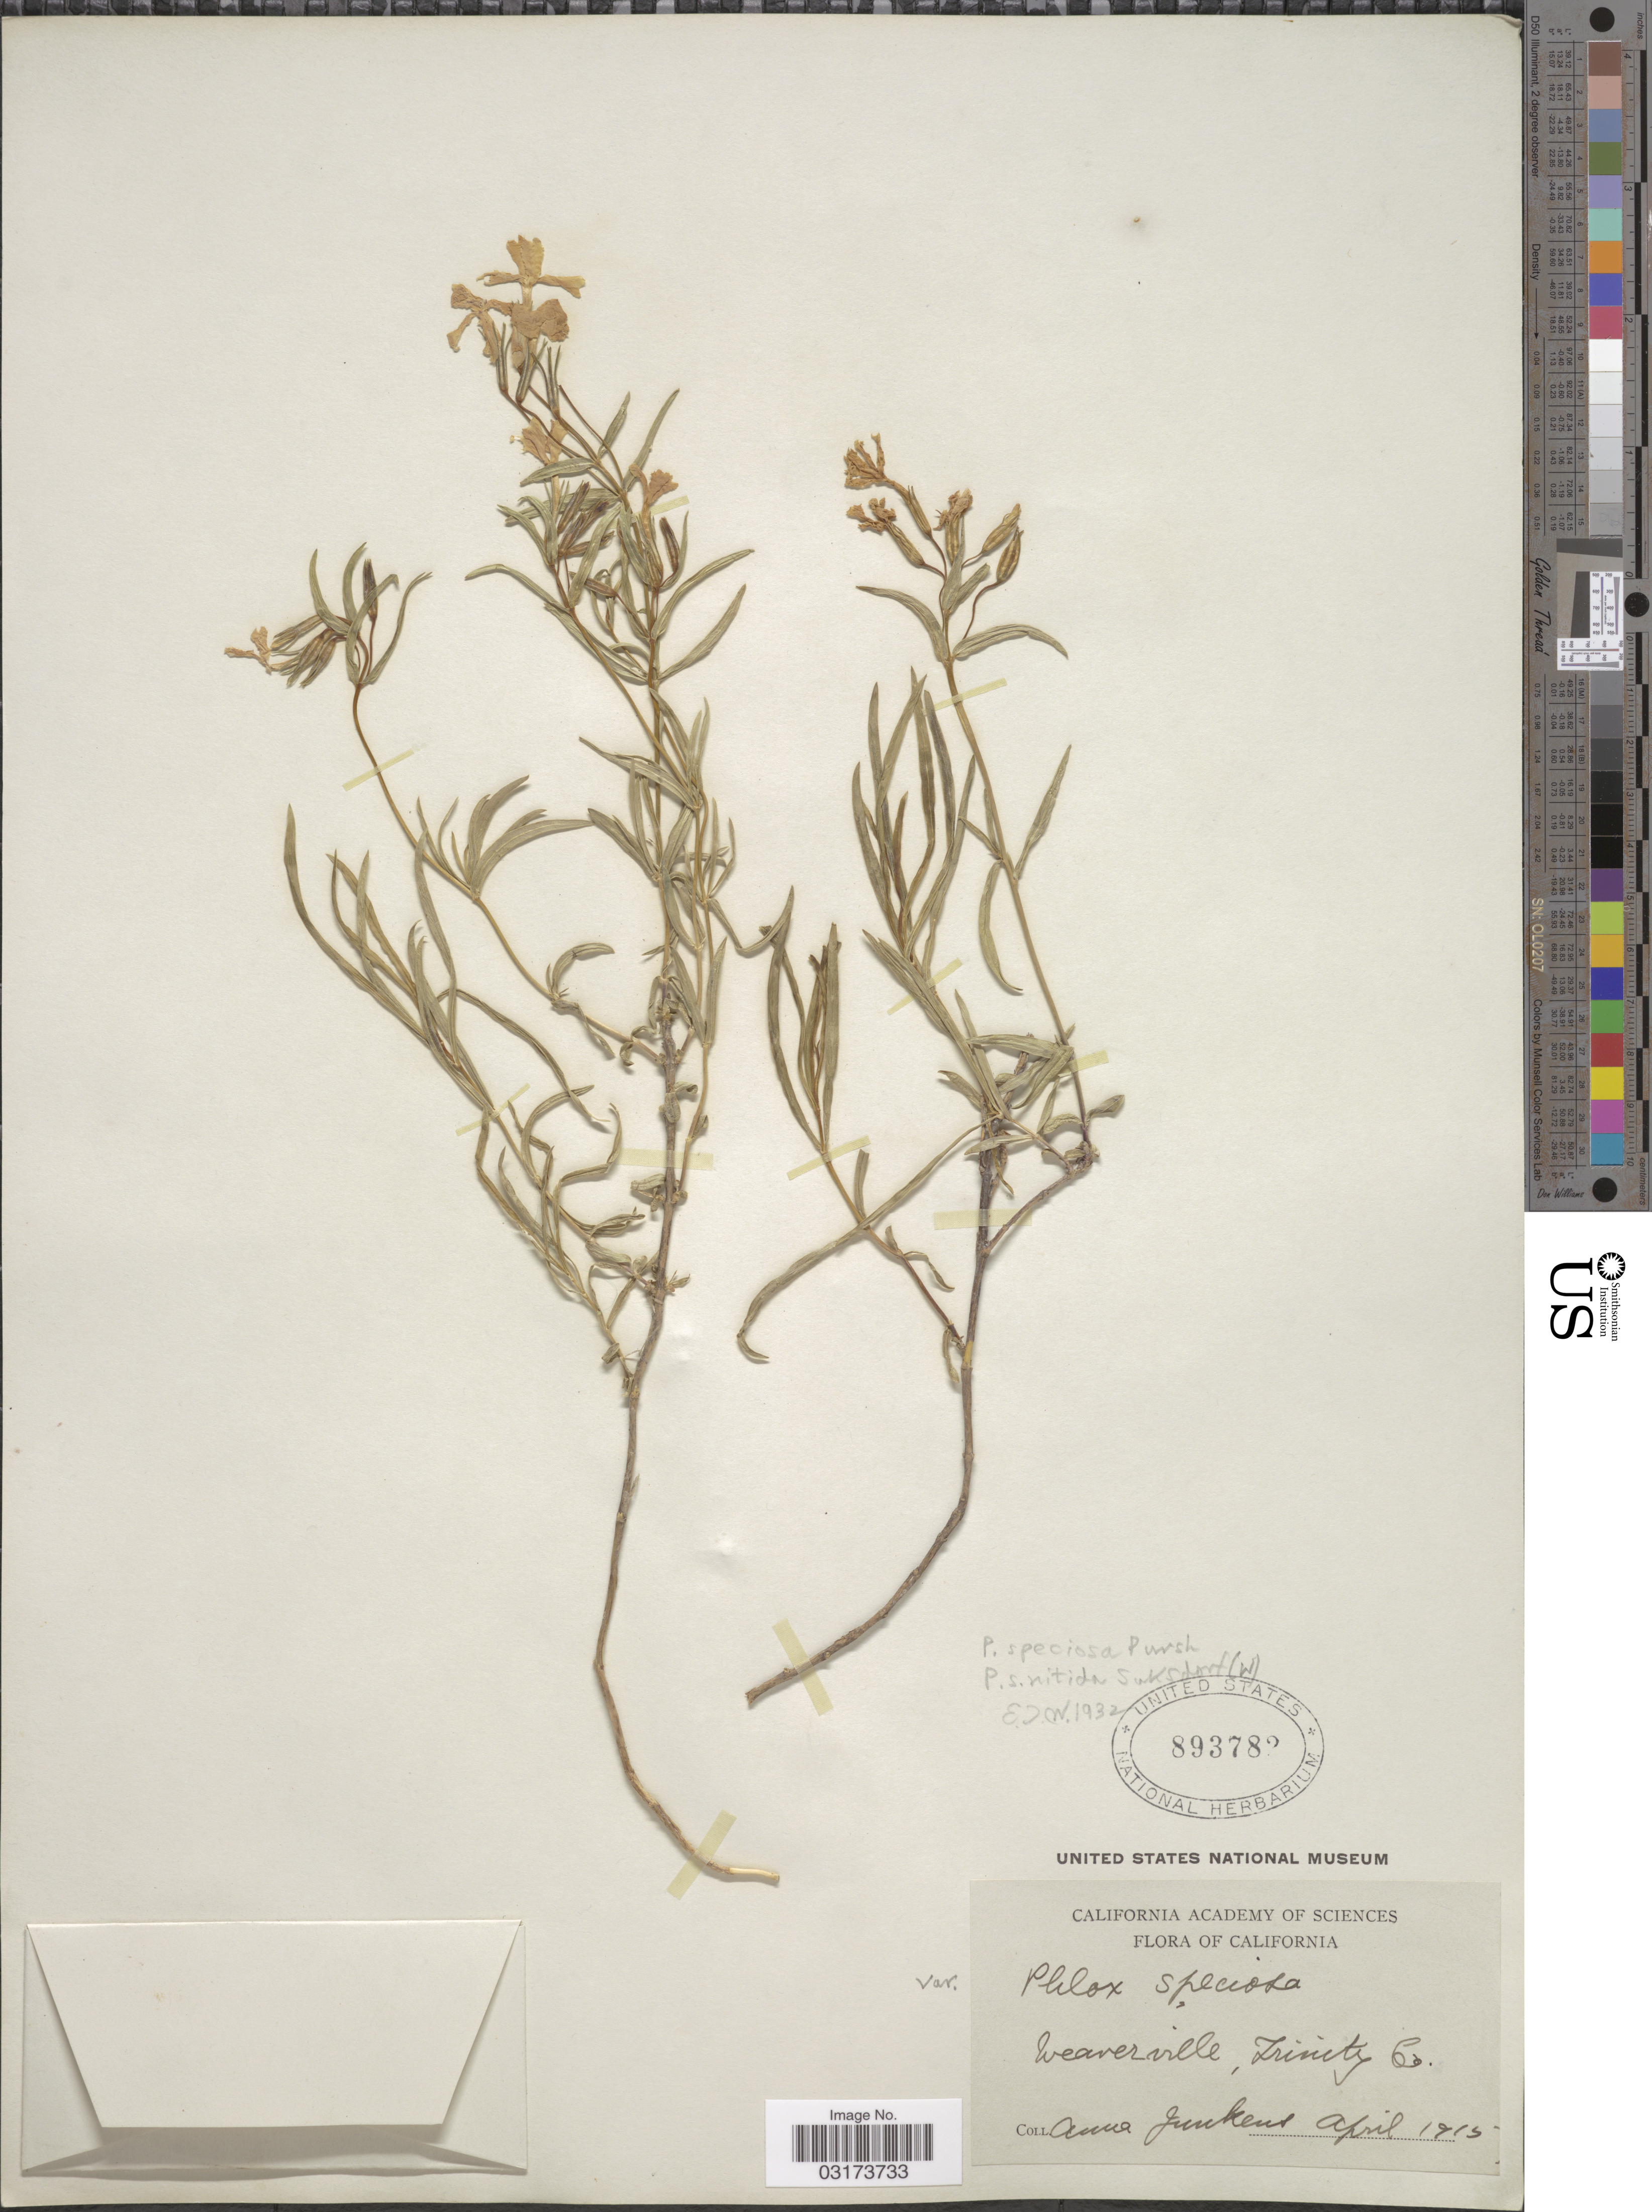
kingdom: Plantae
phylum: Tracheophyta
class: Magnoliopsida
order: Ericales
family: Polemoniaceae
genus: Phlox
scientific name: Phlox speciosa subsp. nitida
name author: (Suksd.) Wherry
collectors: A. Junkens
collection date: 1915-04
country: United States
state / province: California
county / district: Trinity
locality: Weaverville, Trinity Co.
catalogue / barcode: US 893782